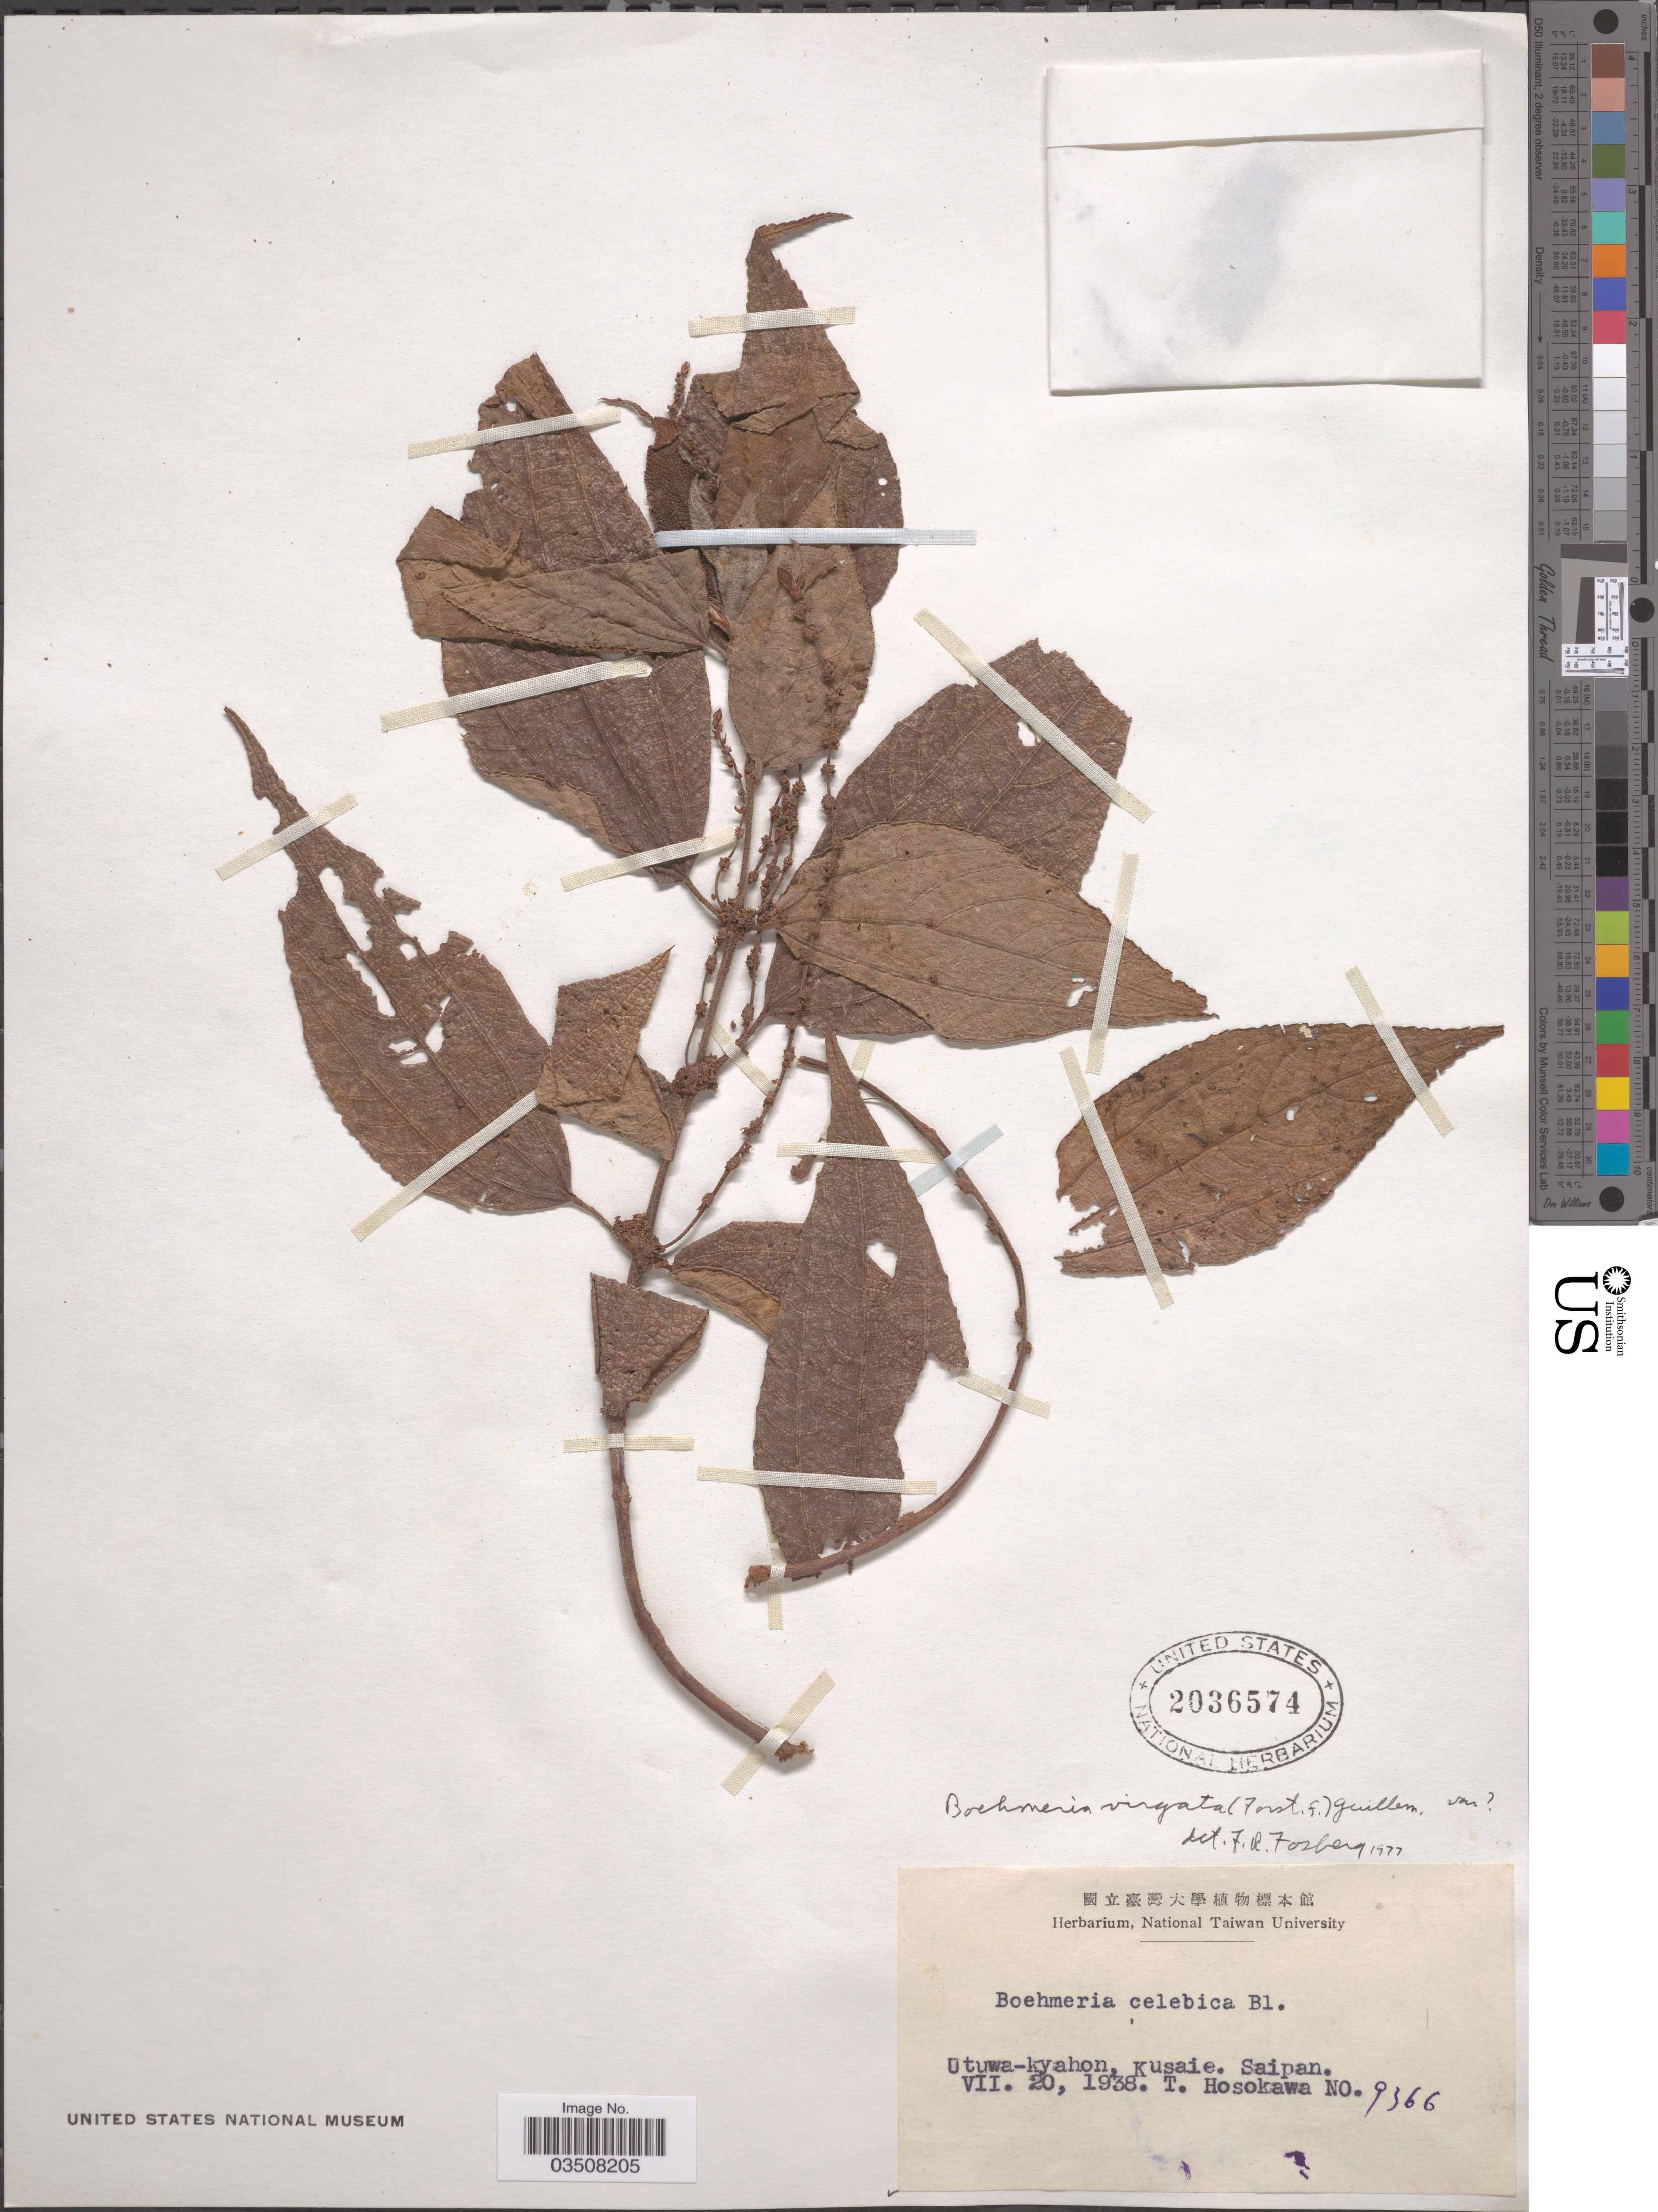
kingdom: Plantae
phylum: Tracheophyta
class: Magnoliopsida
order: Rosales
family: Urticaceae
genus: Boehmeria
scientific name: Boehmeria virgata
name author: (G. Forst.) Guill.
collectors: T. Hosokawa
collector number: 9366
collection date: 1938-07-20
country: Northern Mariana Islands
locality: Utuwa-kyabon, Kusaie. Saipan.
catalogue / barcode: US 2036574